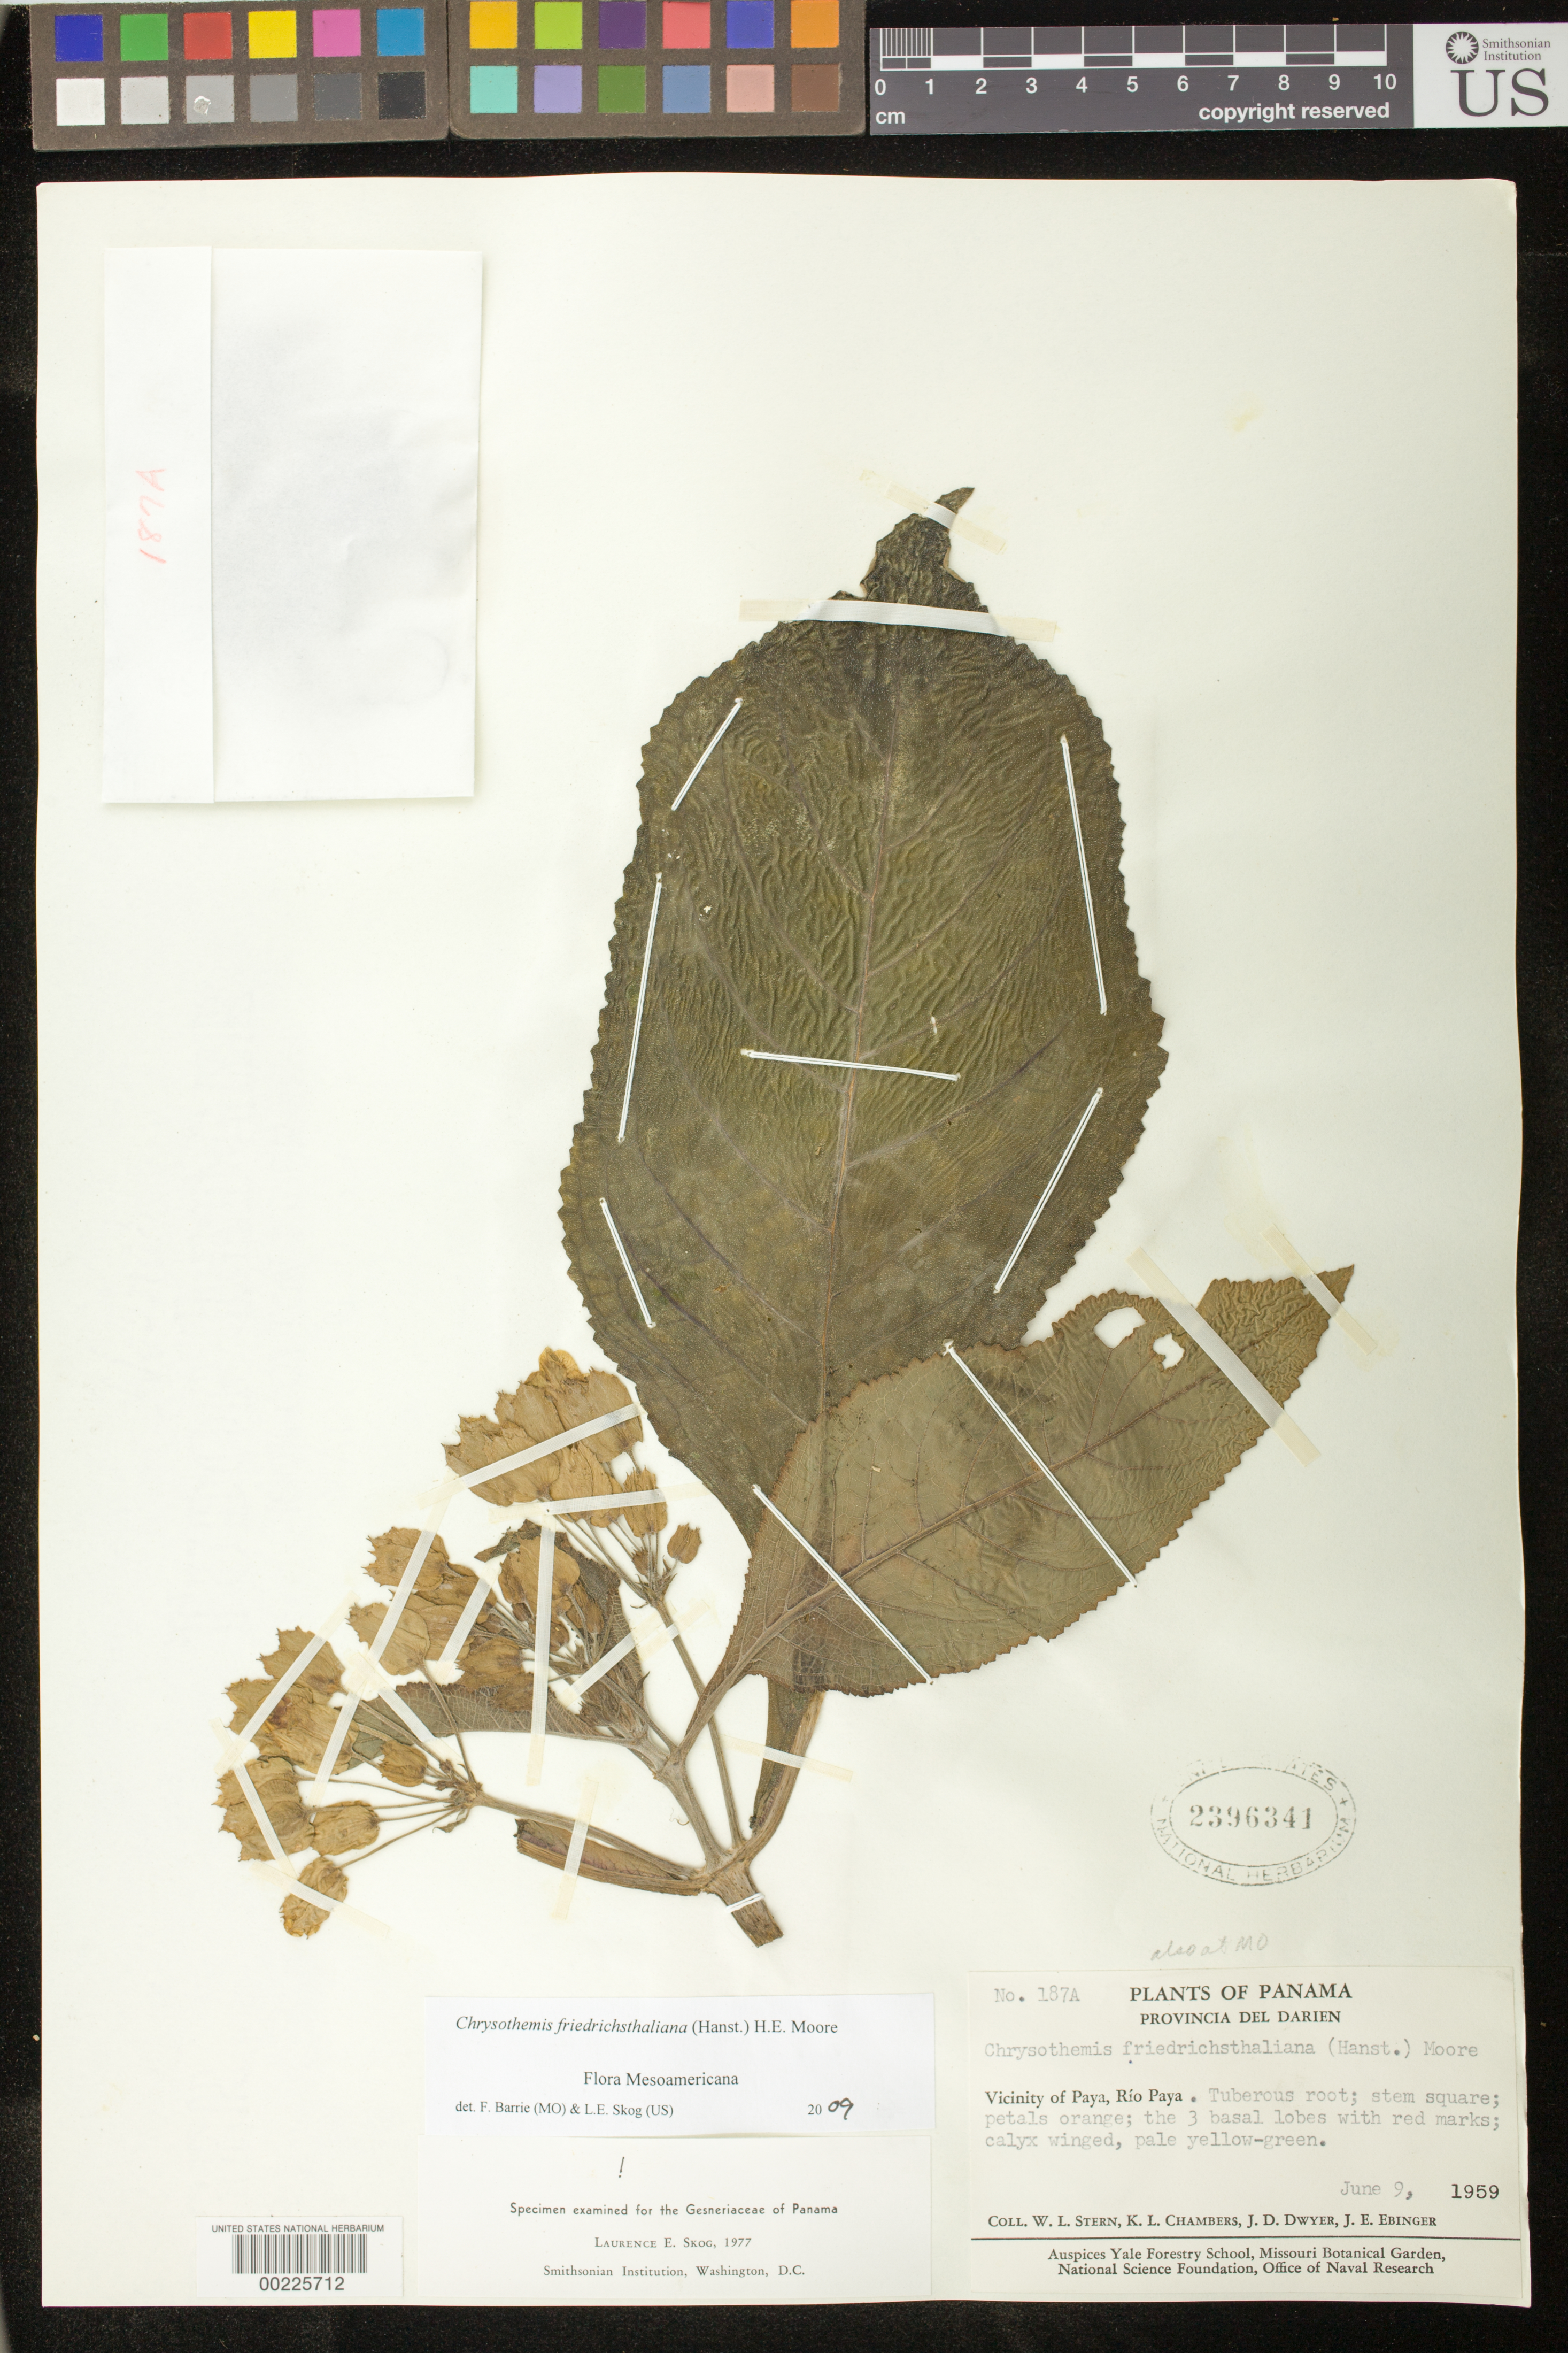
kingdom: Plantae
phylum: Tracheophyta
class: Magnoliopsida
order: Lamiales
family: Gesneriaceae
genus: Chrysothemis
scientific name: Chrysothemis friedrichsthaliana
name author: (Hanst.) H.E. Moore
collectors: W. L. Stern & et al.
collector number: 187 A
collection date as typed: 09 Jun 1959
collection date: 1959-06-09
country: Panama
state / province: Darién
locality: Vicinity of Paya, Rio Paya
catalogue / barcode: US 2396341